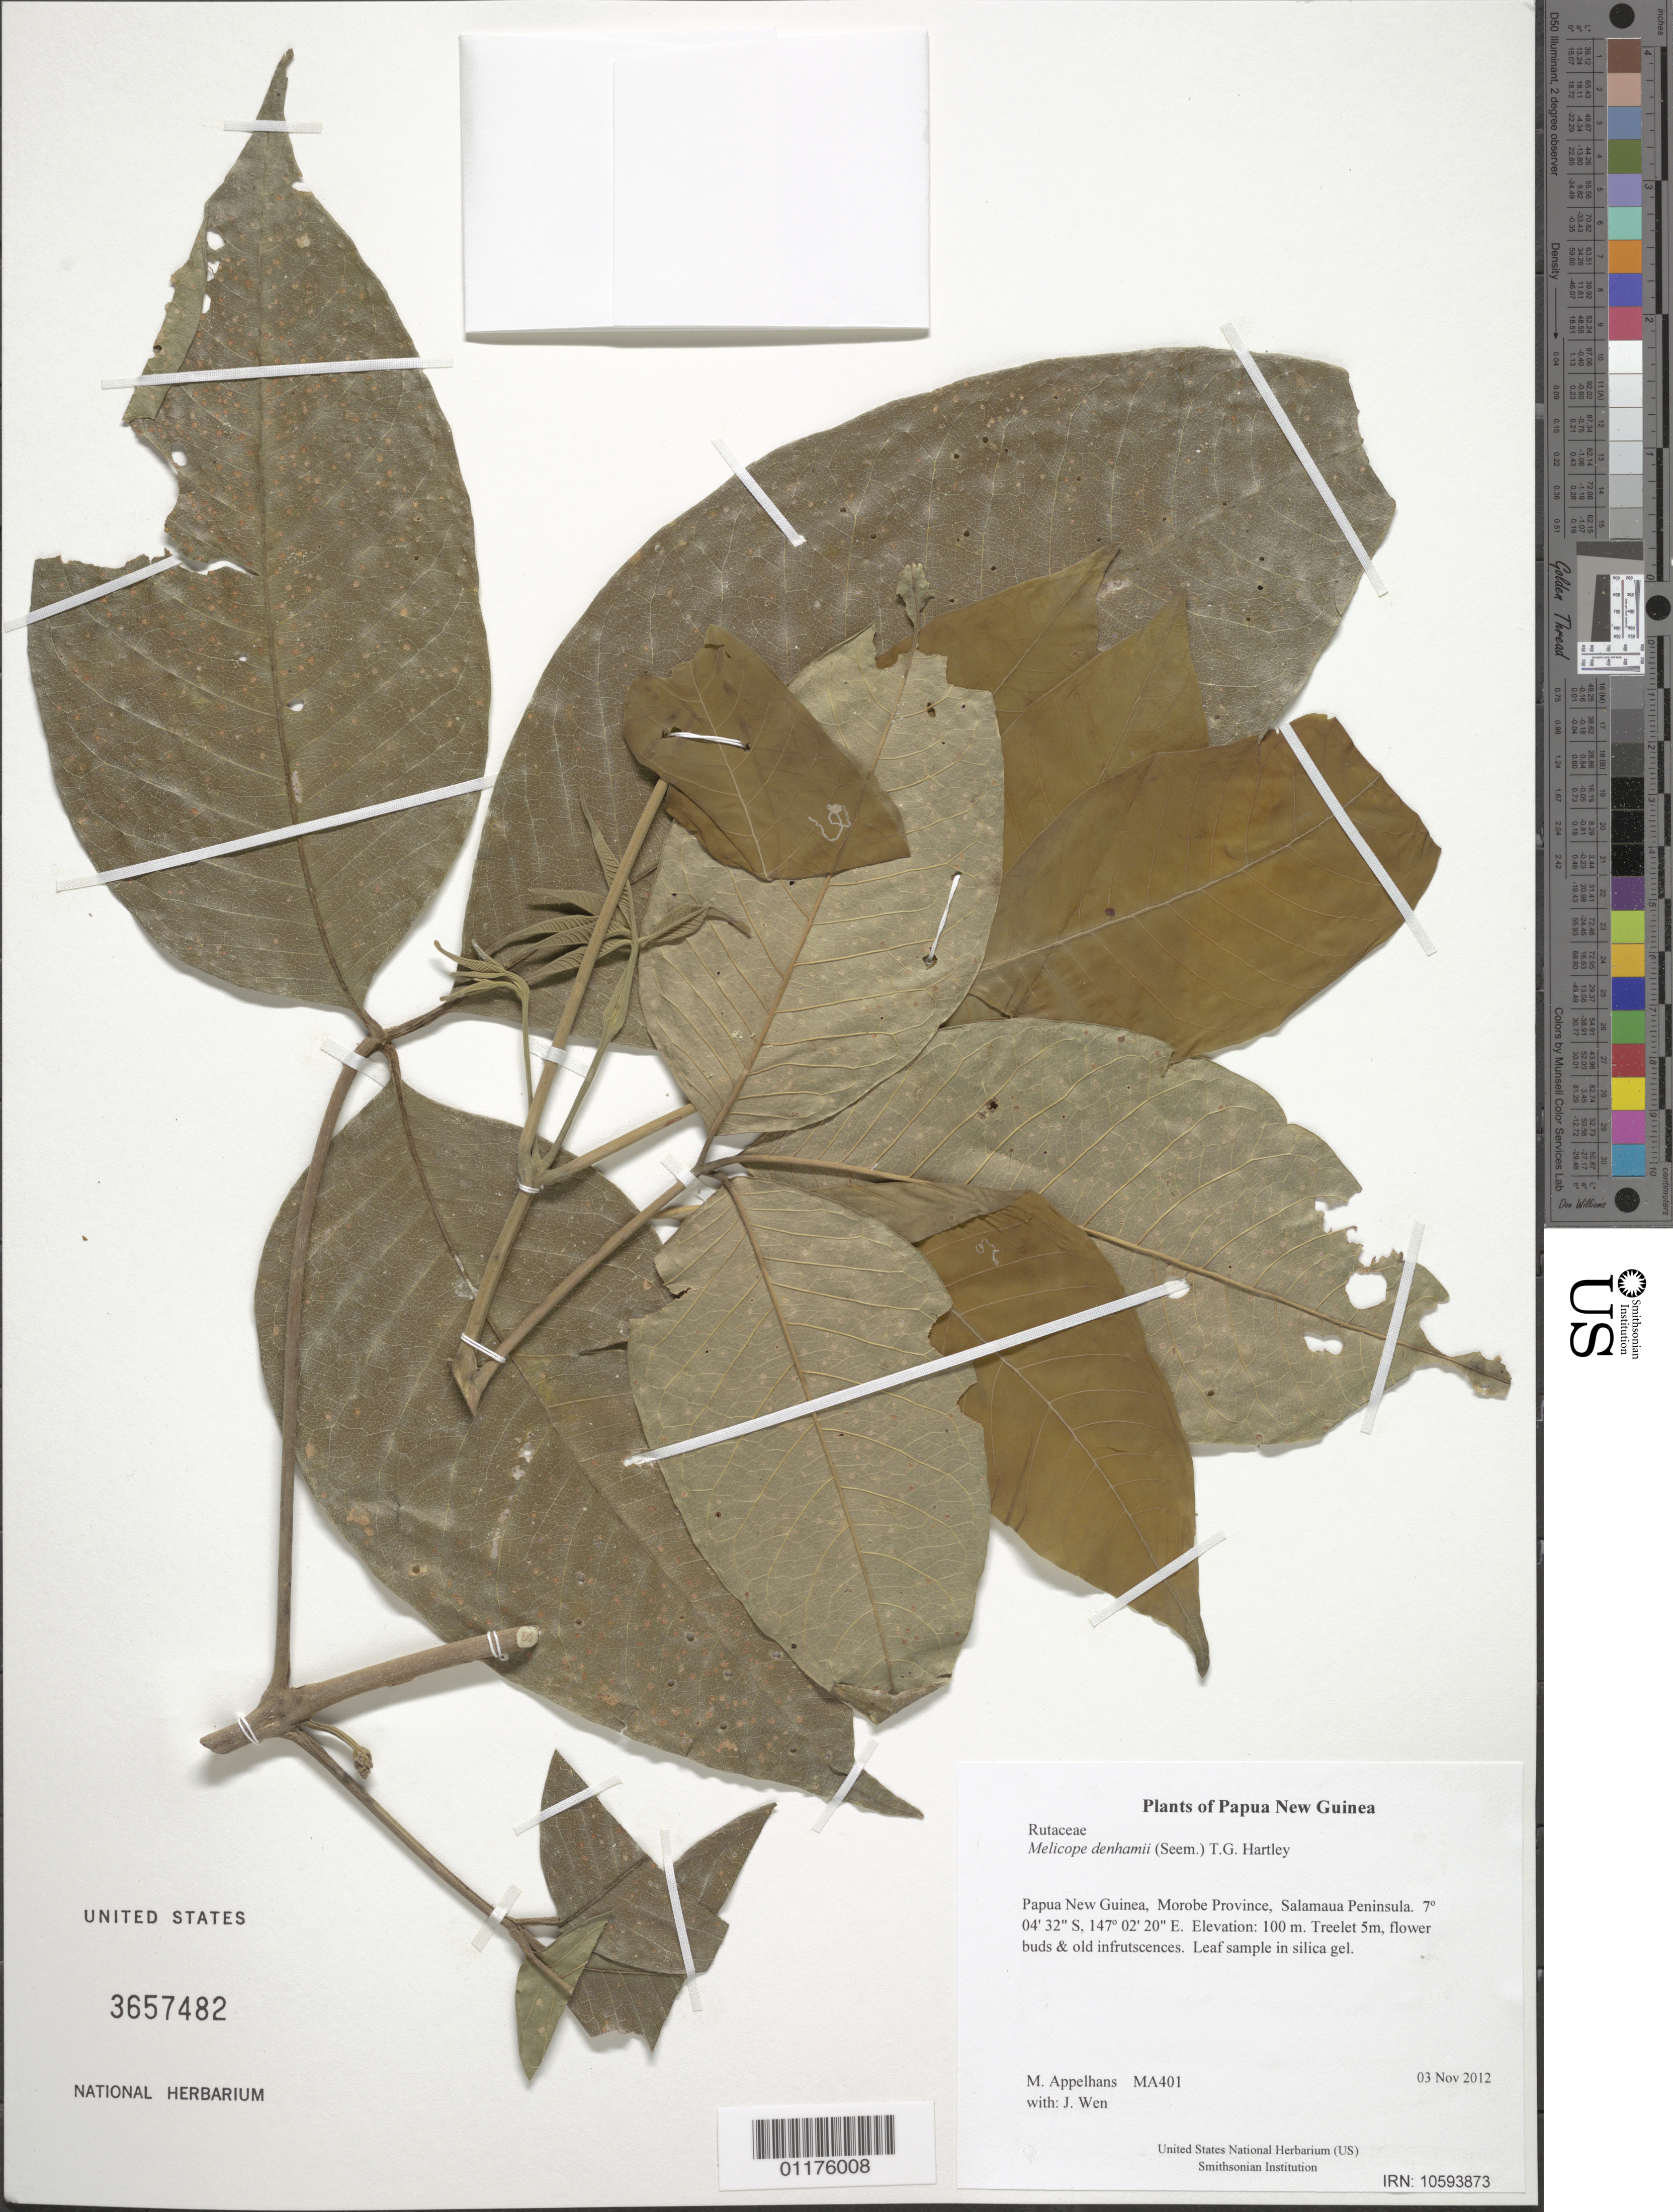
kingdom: Plantae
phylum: Tracheophyta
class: Magnoliopsida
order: Sapindales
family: Rutaceae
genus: Melicope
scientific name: Melicope denhamii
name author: (Seem.) T.G. Hartley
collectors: J. Wen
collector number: MA401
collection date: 2012-11-03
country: Papua New Guinea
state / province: Morobe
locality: Salamaua Peninsula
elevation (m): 100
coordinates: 7° 04.531 S, 147° 02.332 E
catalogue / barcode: US 3657482